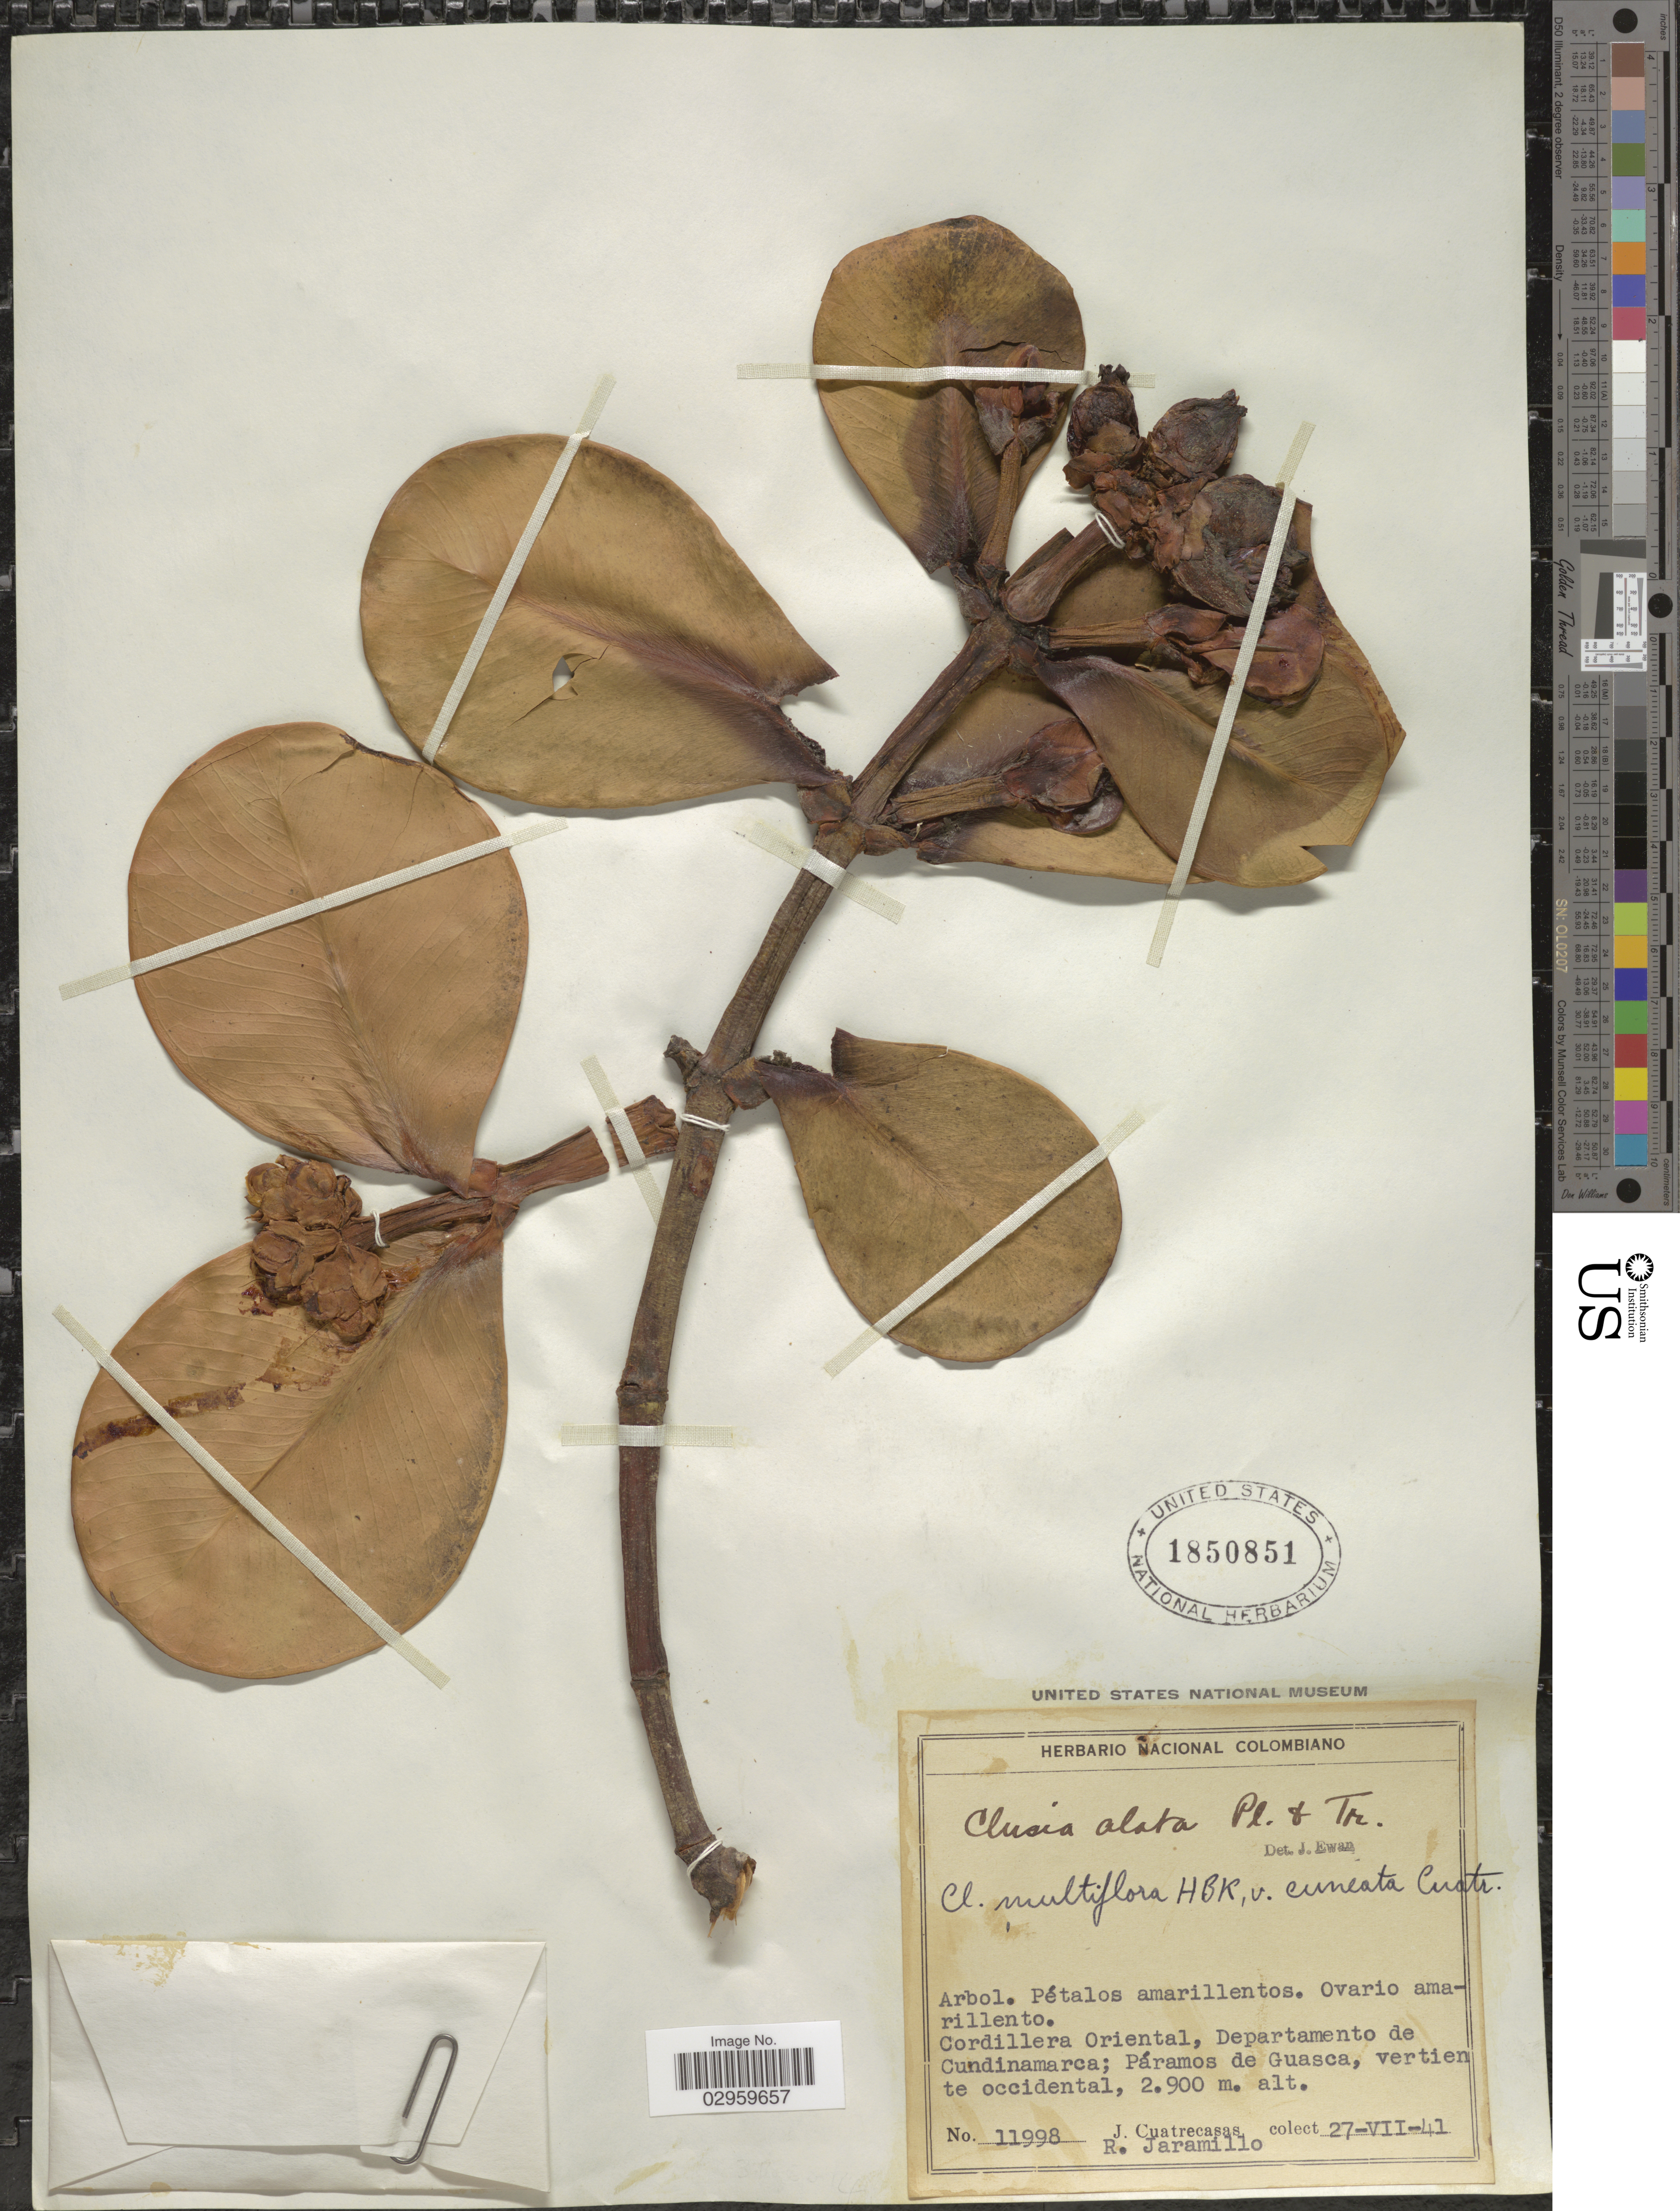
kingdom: Plantae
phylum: Tracheophyta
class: Magnoliopsida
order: Malpighiales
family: Clusiaceae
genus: Clusia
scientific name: Clusia multiflora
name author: Kunth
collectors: J. Cuatrecasas & R. Jaramillo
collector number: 11998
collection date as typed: Transcribed d/m/y: 27/7/41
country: Colombia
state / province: Cundinamarca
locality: Cordillera Oriental, Departamento de Cundinamarca; Páramos de Guasca, vertiente occidental.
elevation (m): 2900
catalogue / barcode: US 1850851